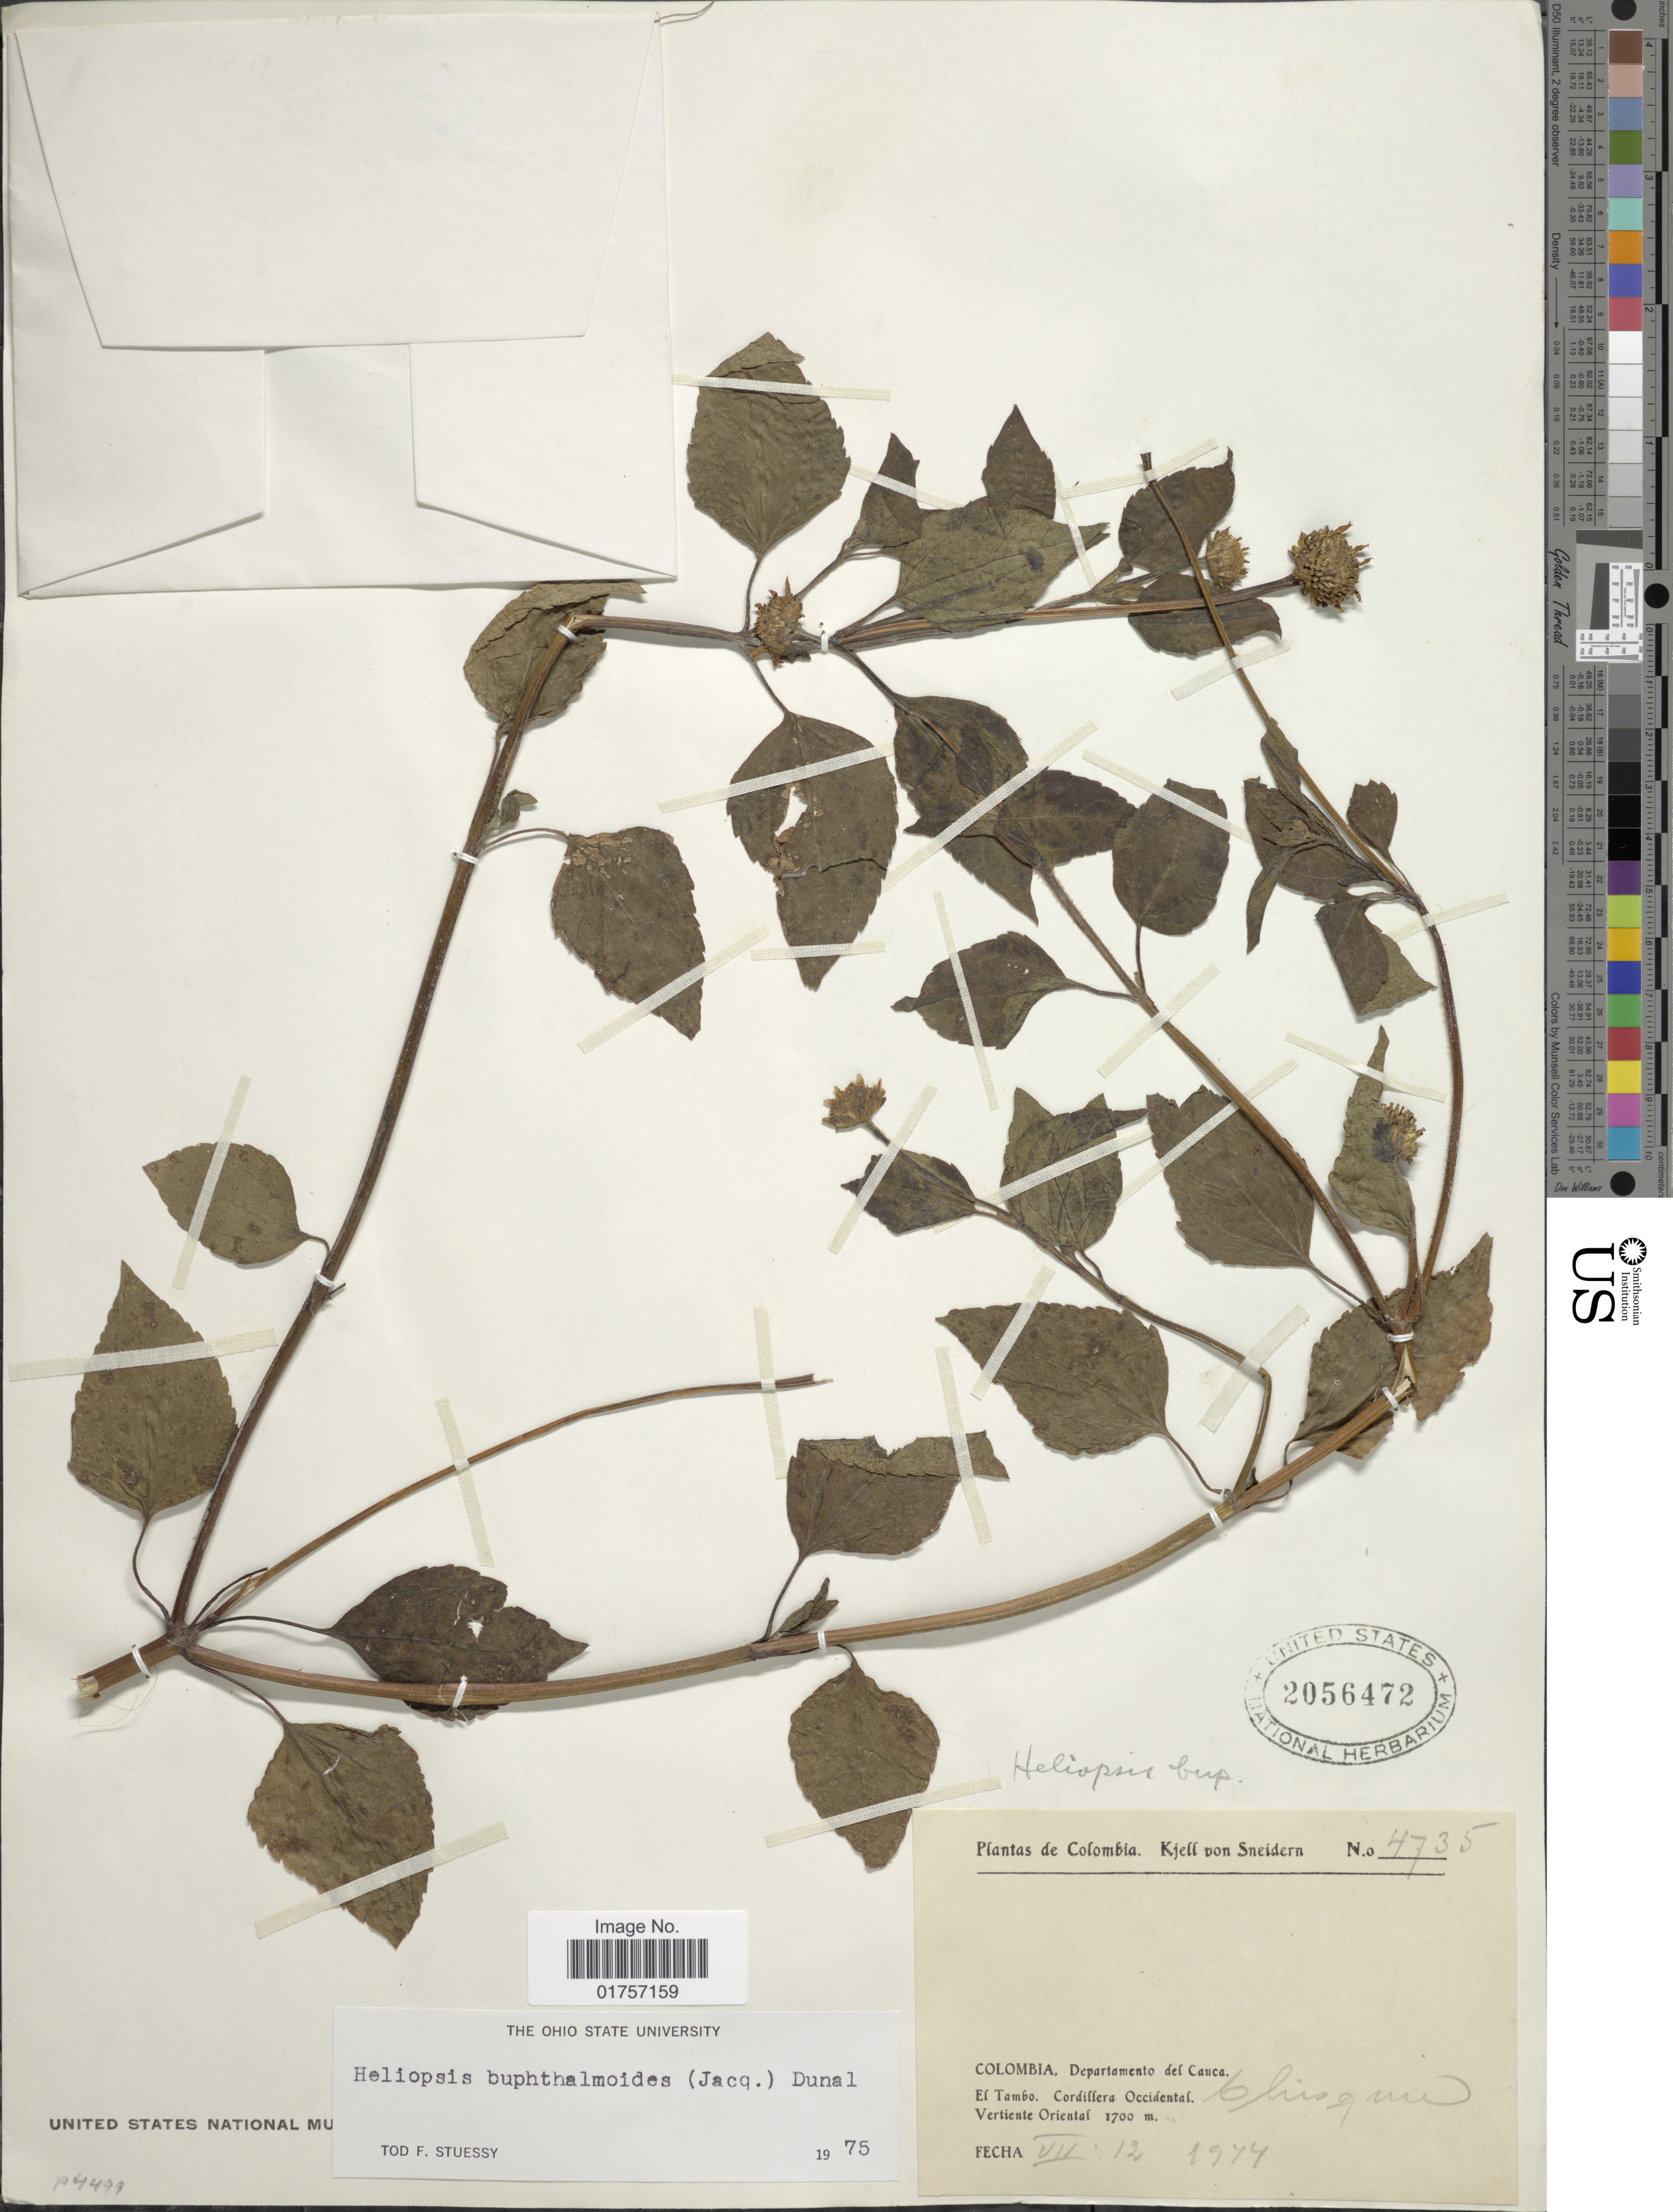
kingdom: Plantae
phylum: Tracheophyta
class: Magnoliopsida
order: Asterales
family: Asteraceae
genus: Heliopsis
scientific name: Heliopsis buphthalmoides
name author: (Jacq.) Dunal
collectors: K. von Sneidern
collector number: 4735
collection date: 1944-07-12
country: Colombia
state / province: Cauca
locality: El Tambo. Cordillera Occidental. Chisqus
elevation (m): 1700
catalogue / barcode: US 2056472